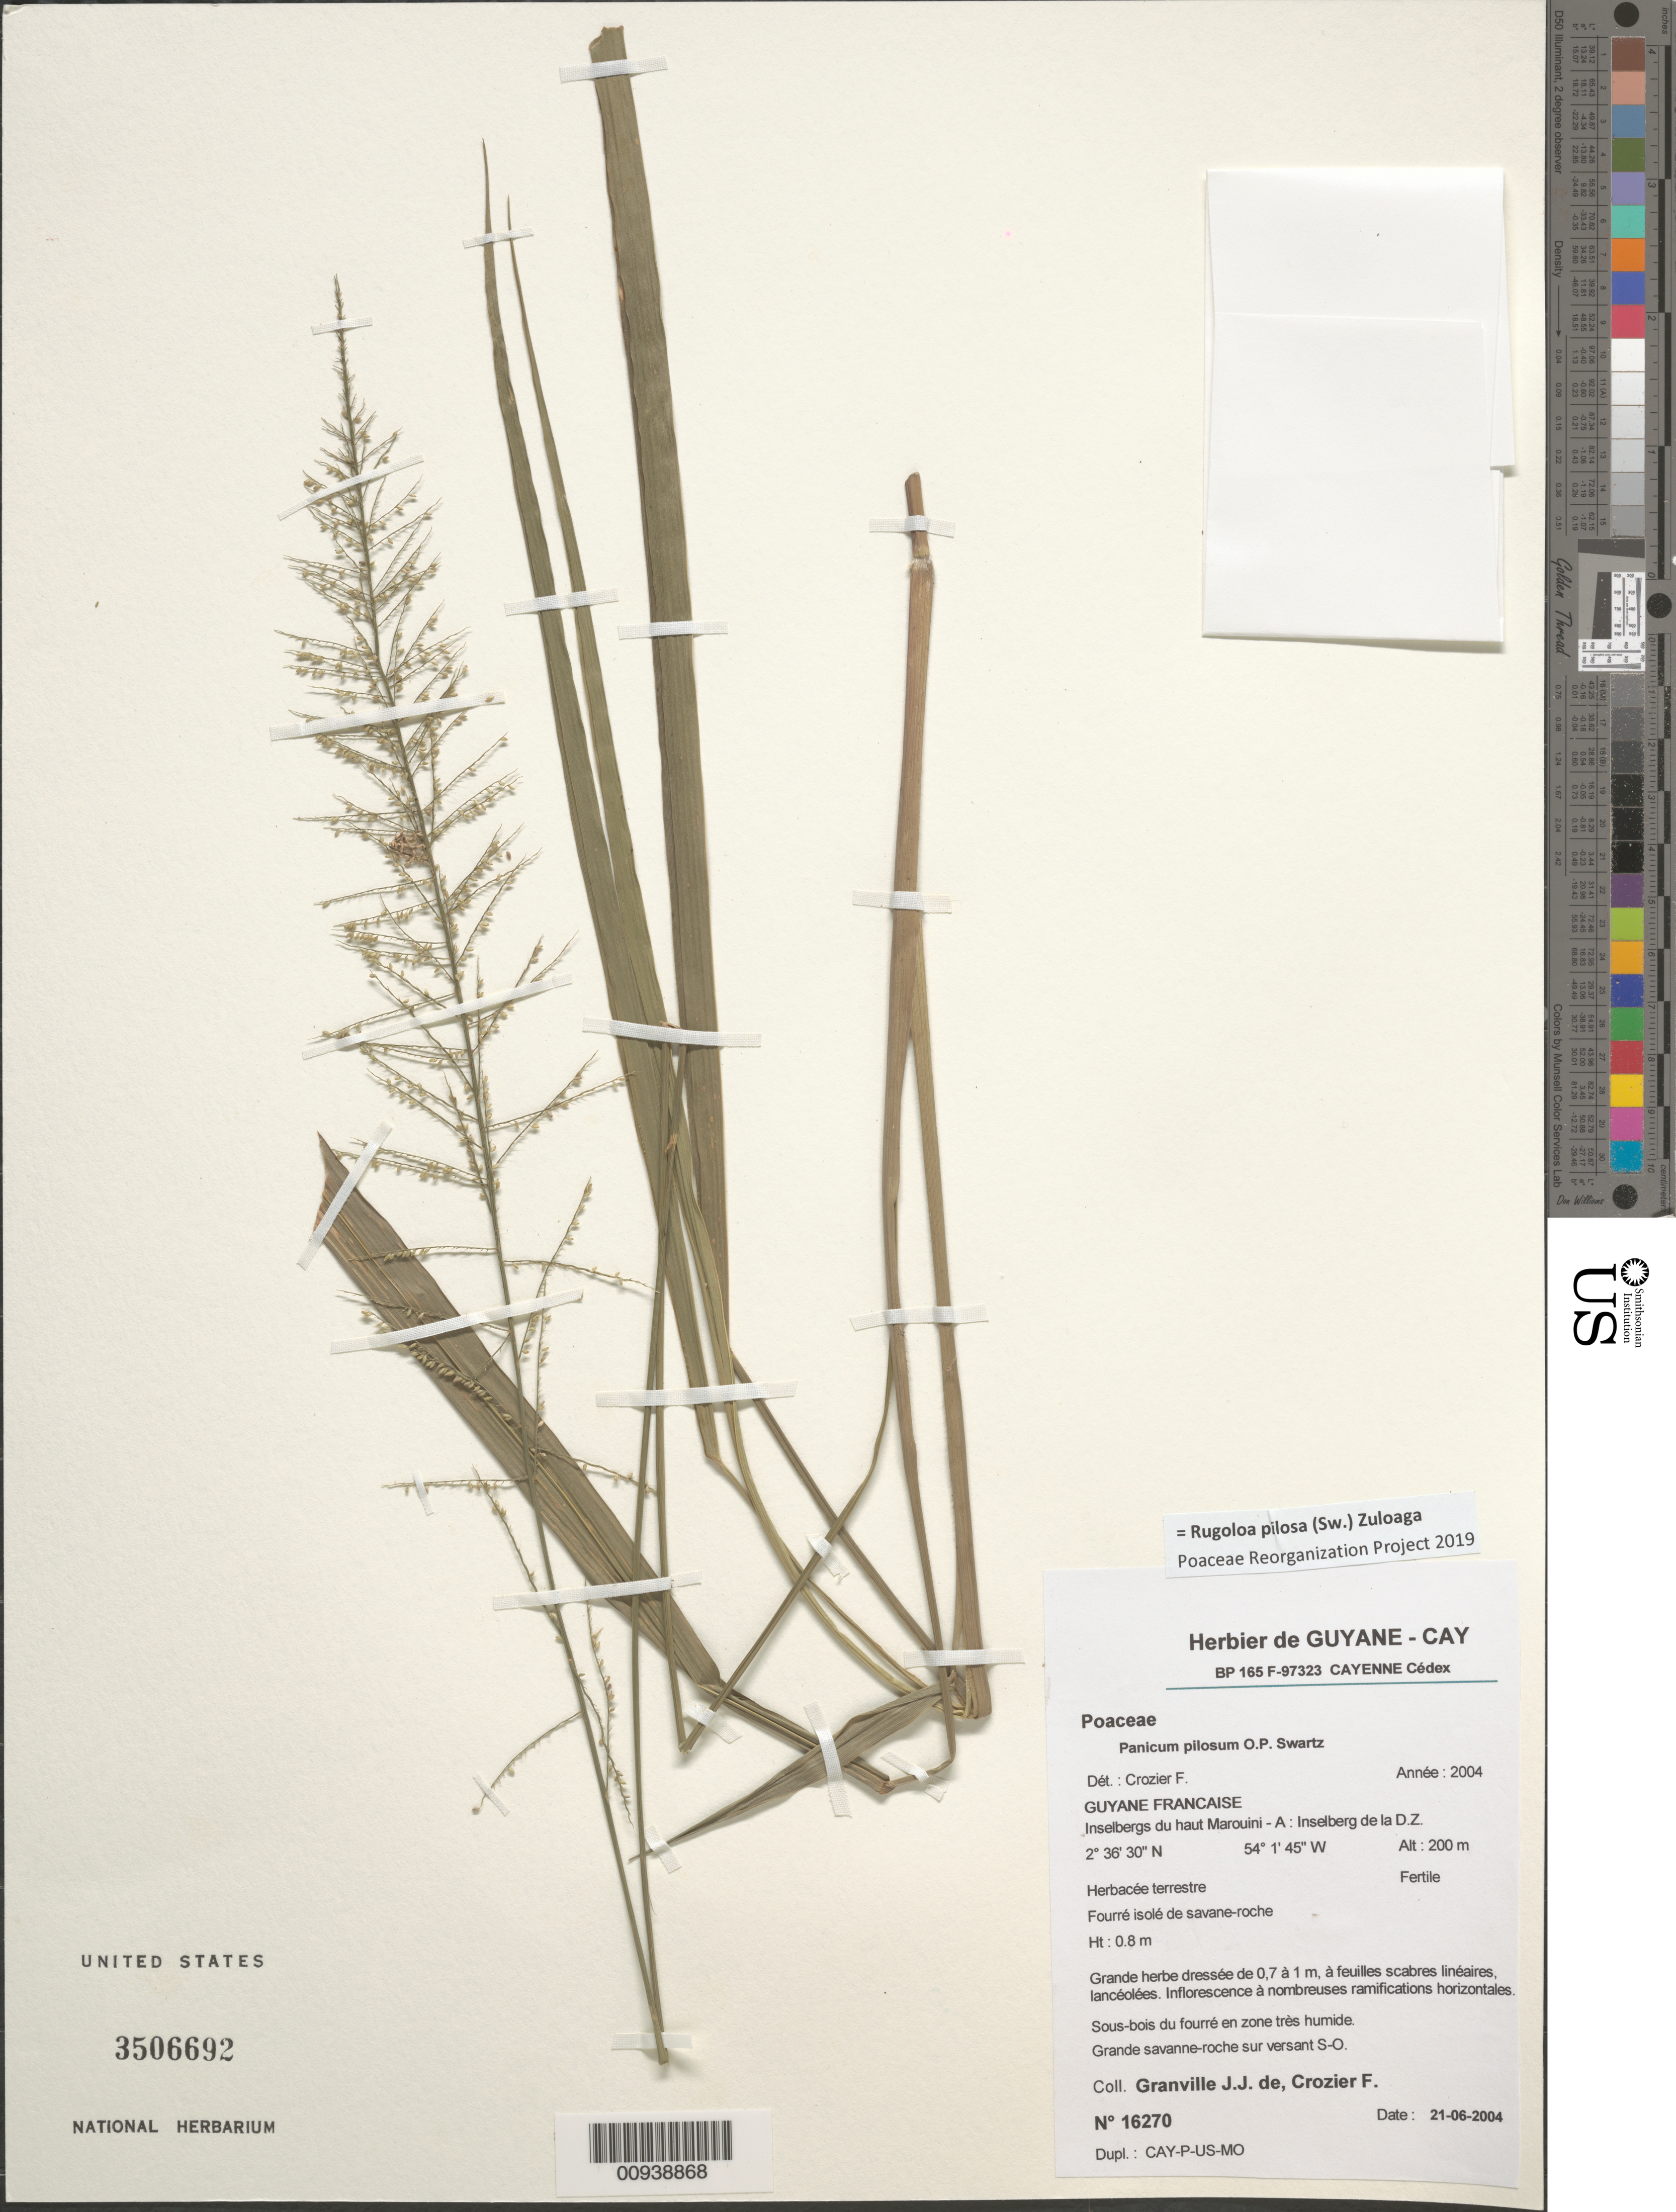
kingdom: Plantae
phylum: Tracheophyta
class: Liliopsida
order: Poales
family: Poaceae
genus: Panicum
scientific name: Panicum pilosum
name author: Sw.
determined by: Crozier, F.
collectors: J.-J. de Granville & F. Crozier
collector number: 16270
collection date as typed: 21-Jun-04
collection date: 2004-06-21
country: French Guiana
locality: Haut Marouini-A; Inselberg de la D.Z.; grande savanne-roche sur versant S-O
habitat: Fourré isolé de savane-roche; sous-bois du fourré en zone très humide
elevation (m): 200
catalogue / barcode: US 3506692